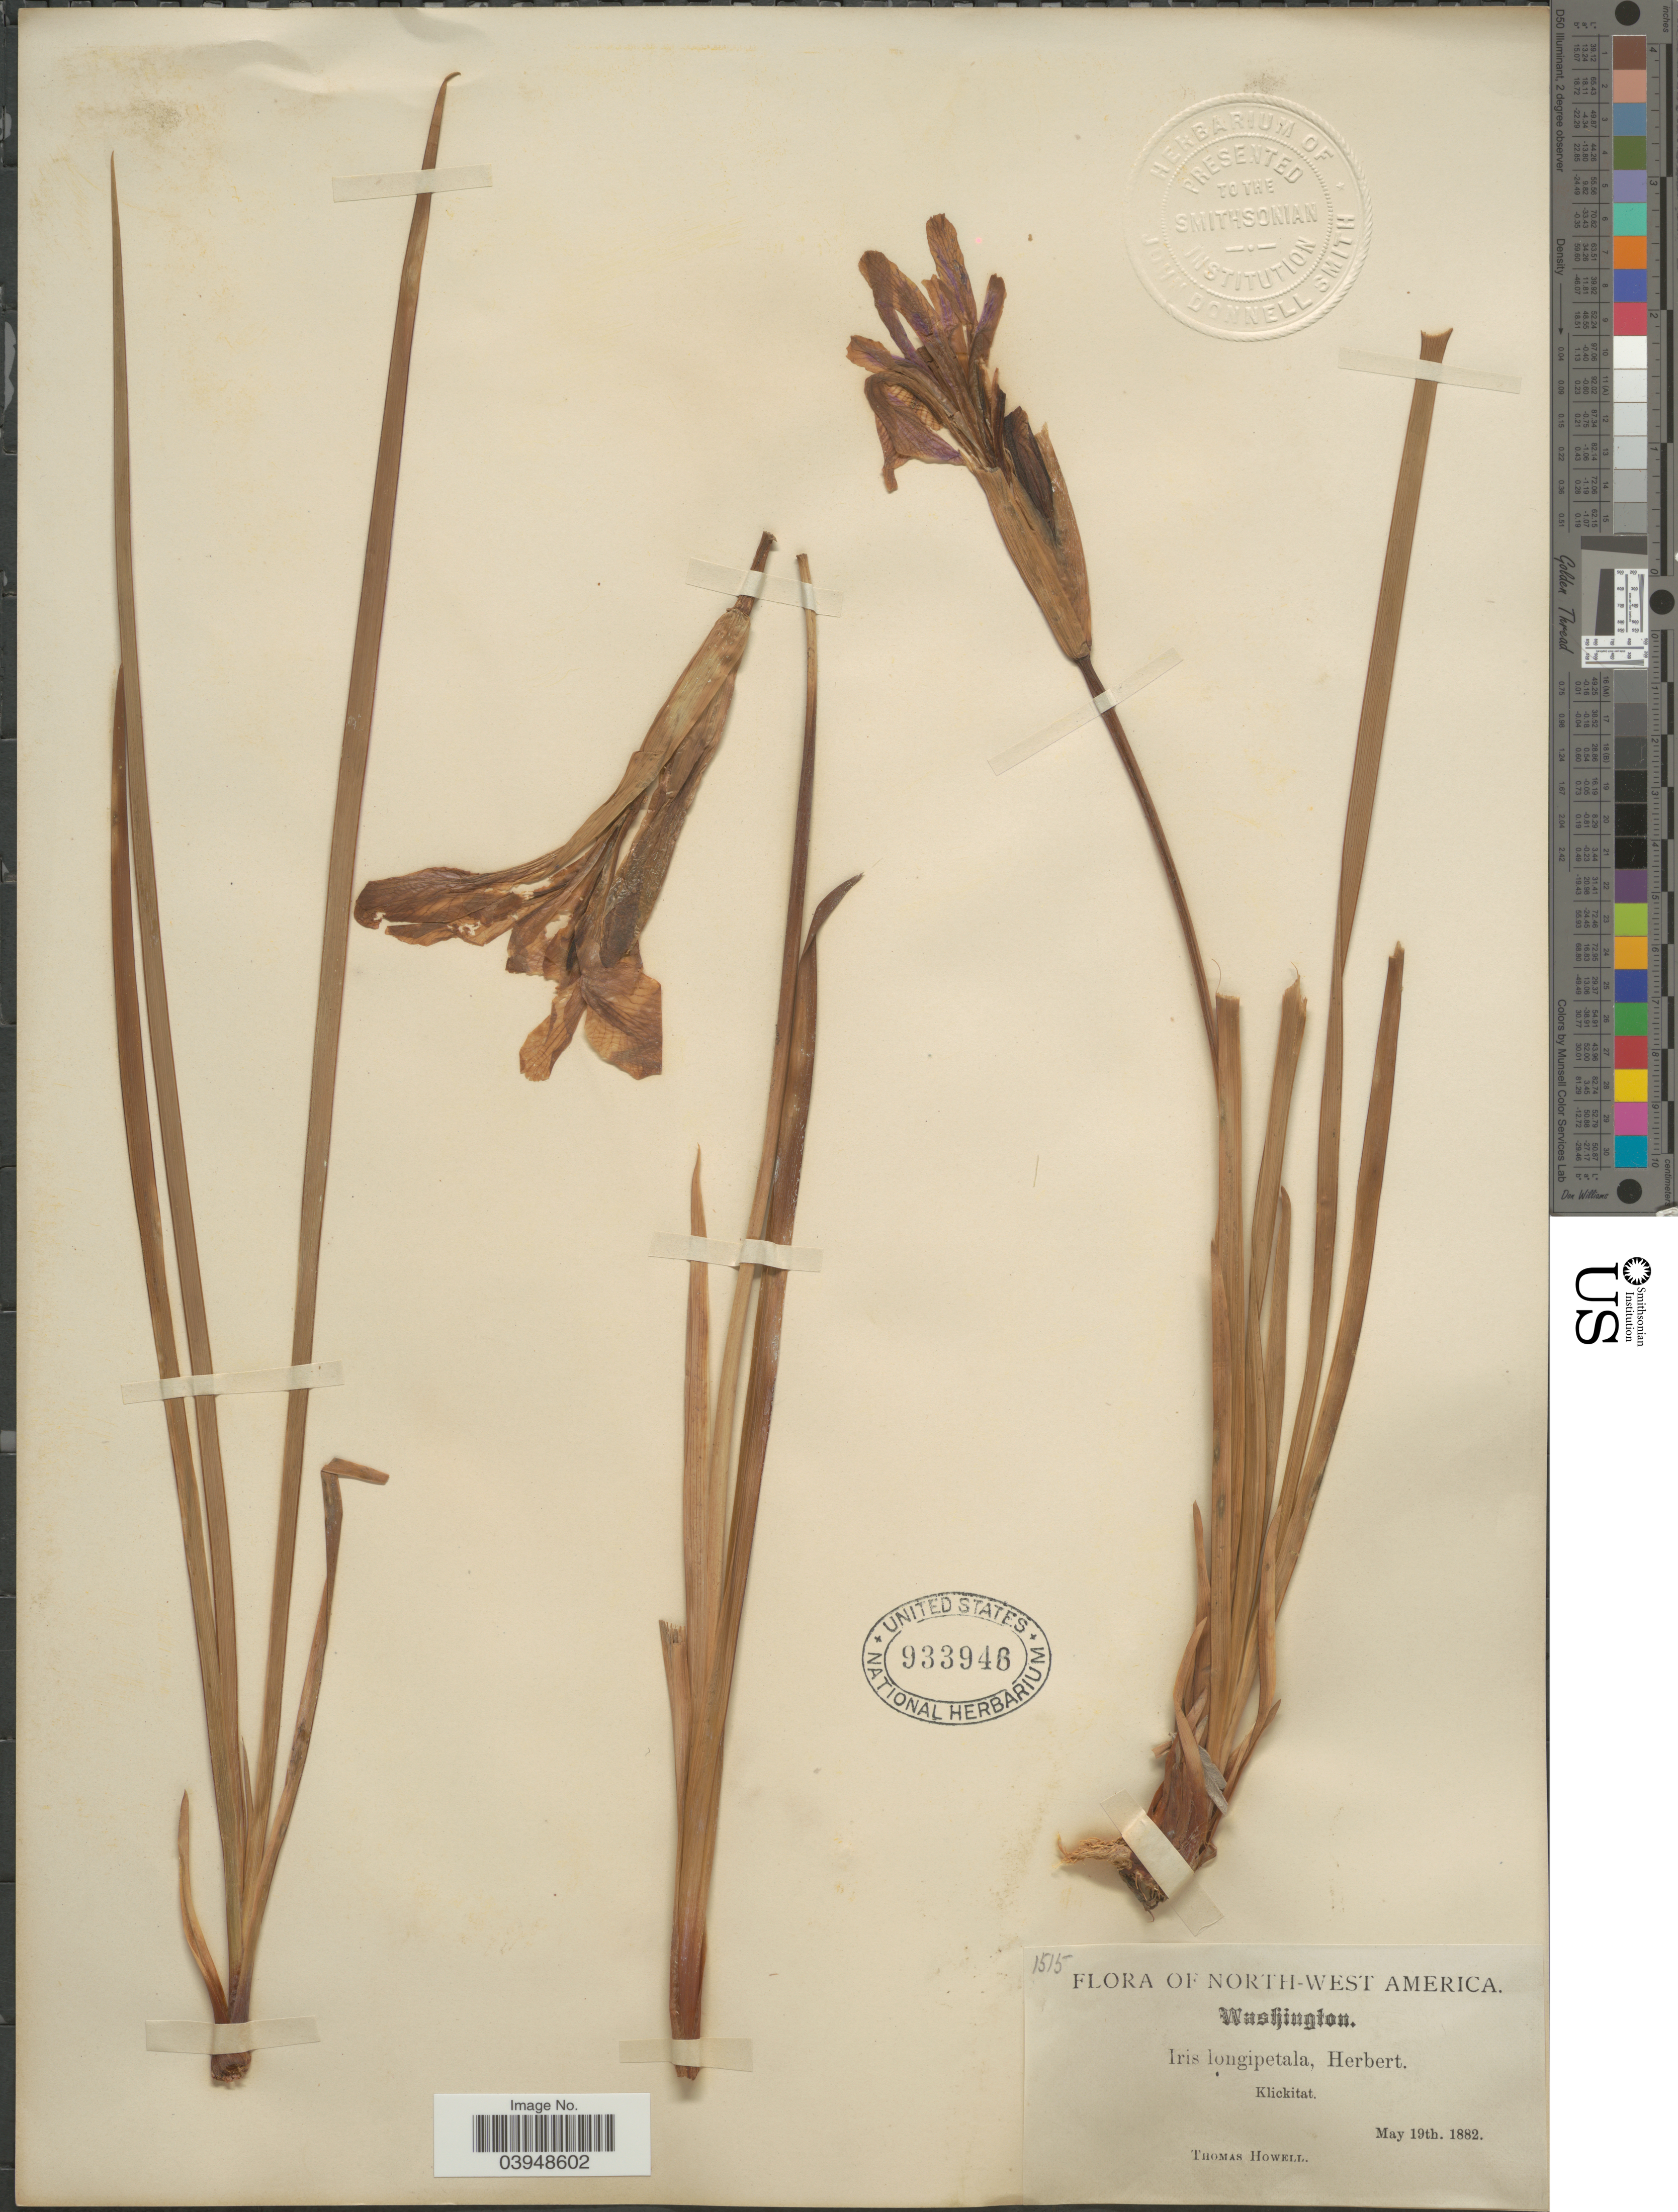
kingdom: Plantae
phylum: Tracheophyta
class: Liliopsida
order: Asparagales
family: Iridaceae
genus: Iris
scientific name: Iris longipetala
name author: Herb.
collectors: T. Howell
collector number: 1515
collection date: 1882-05-19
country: United States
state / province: Washington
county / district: Klickitat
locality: North-West America. Klickitat.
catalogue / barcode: US 933946